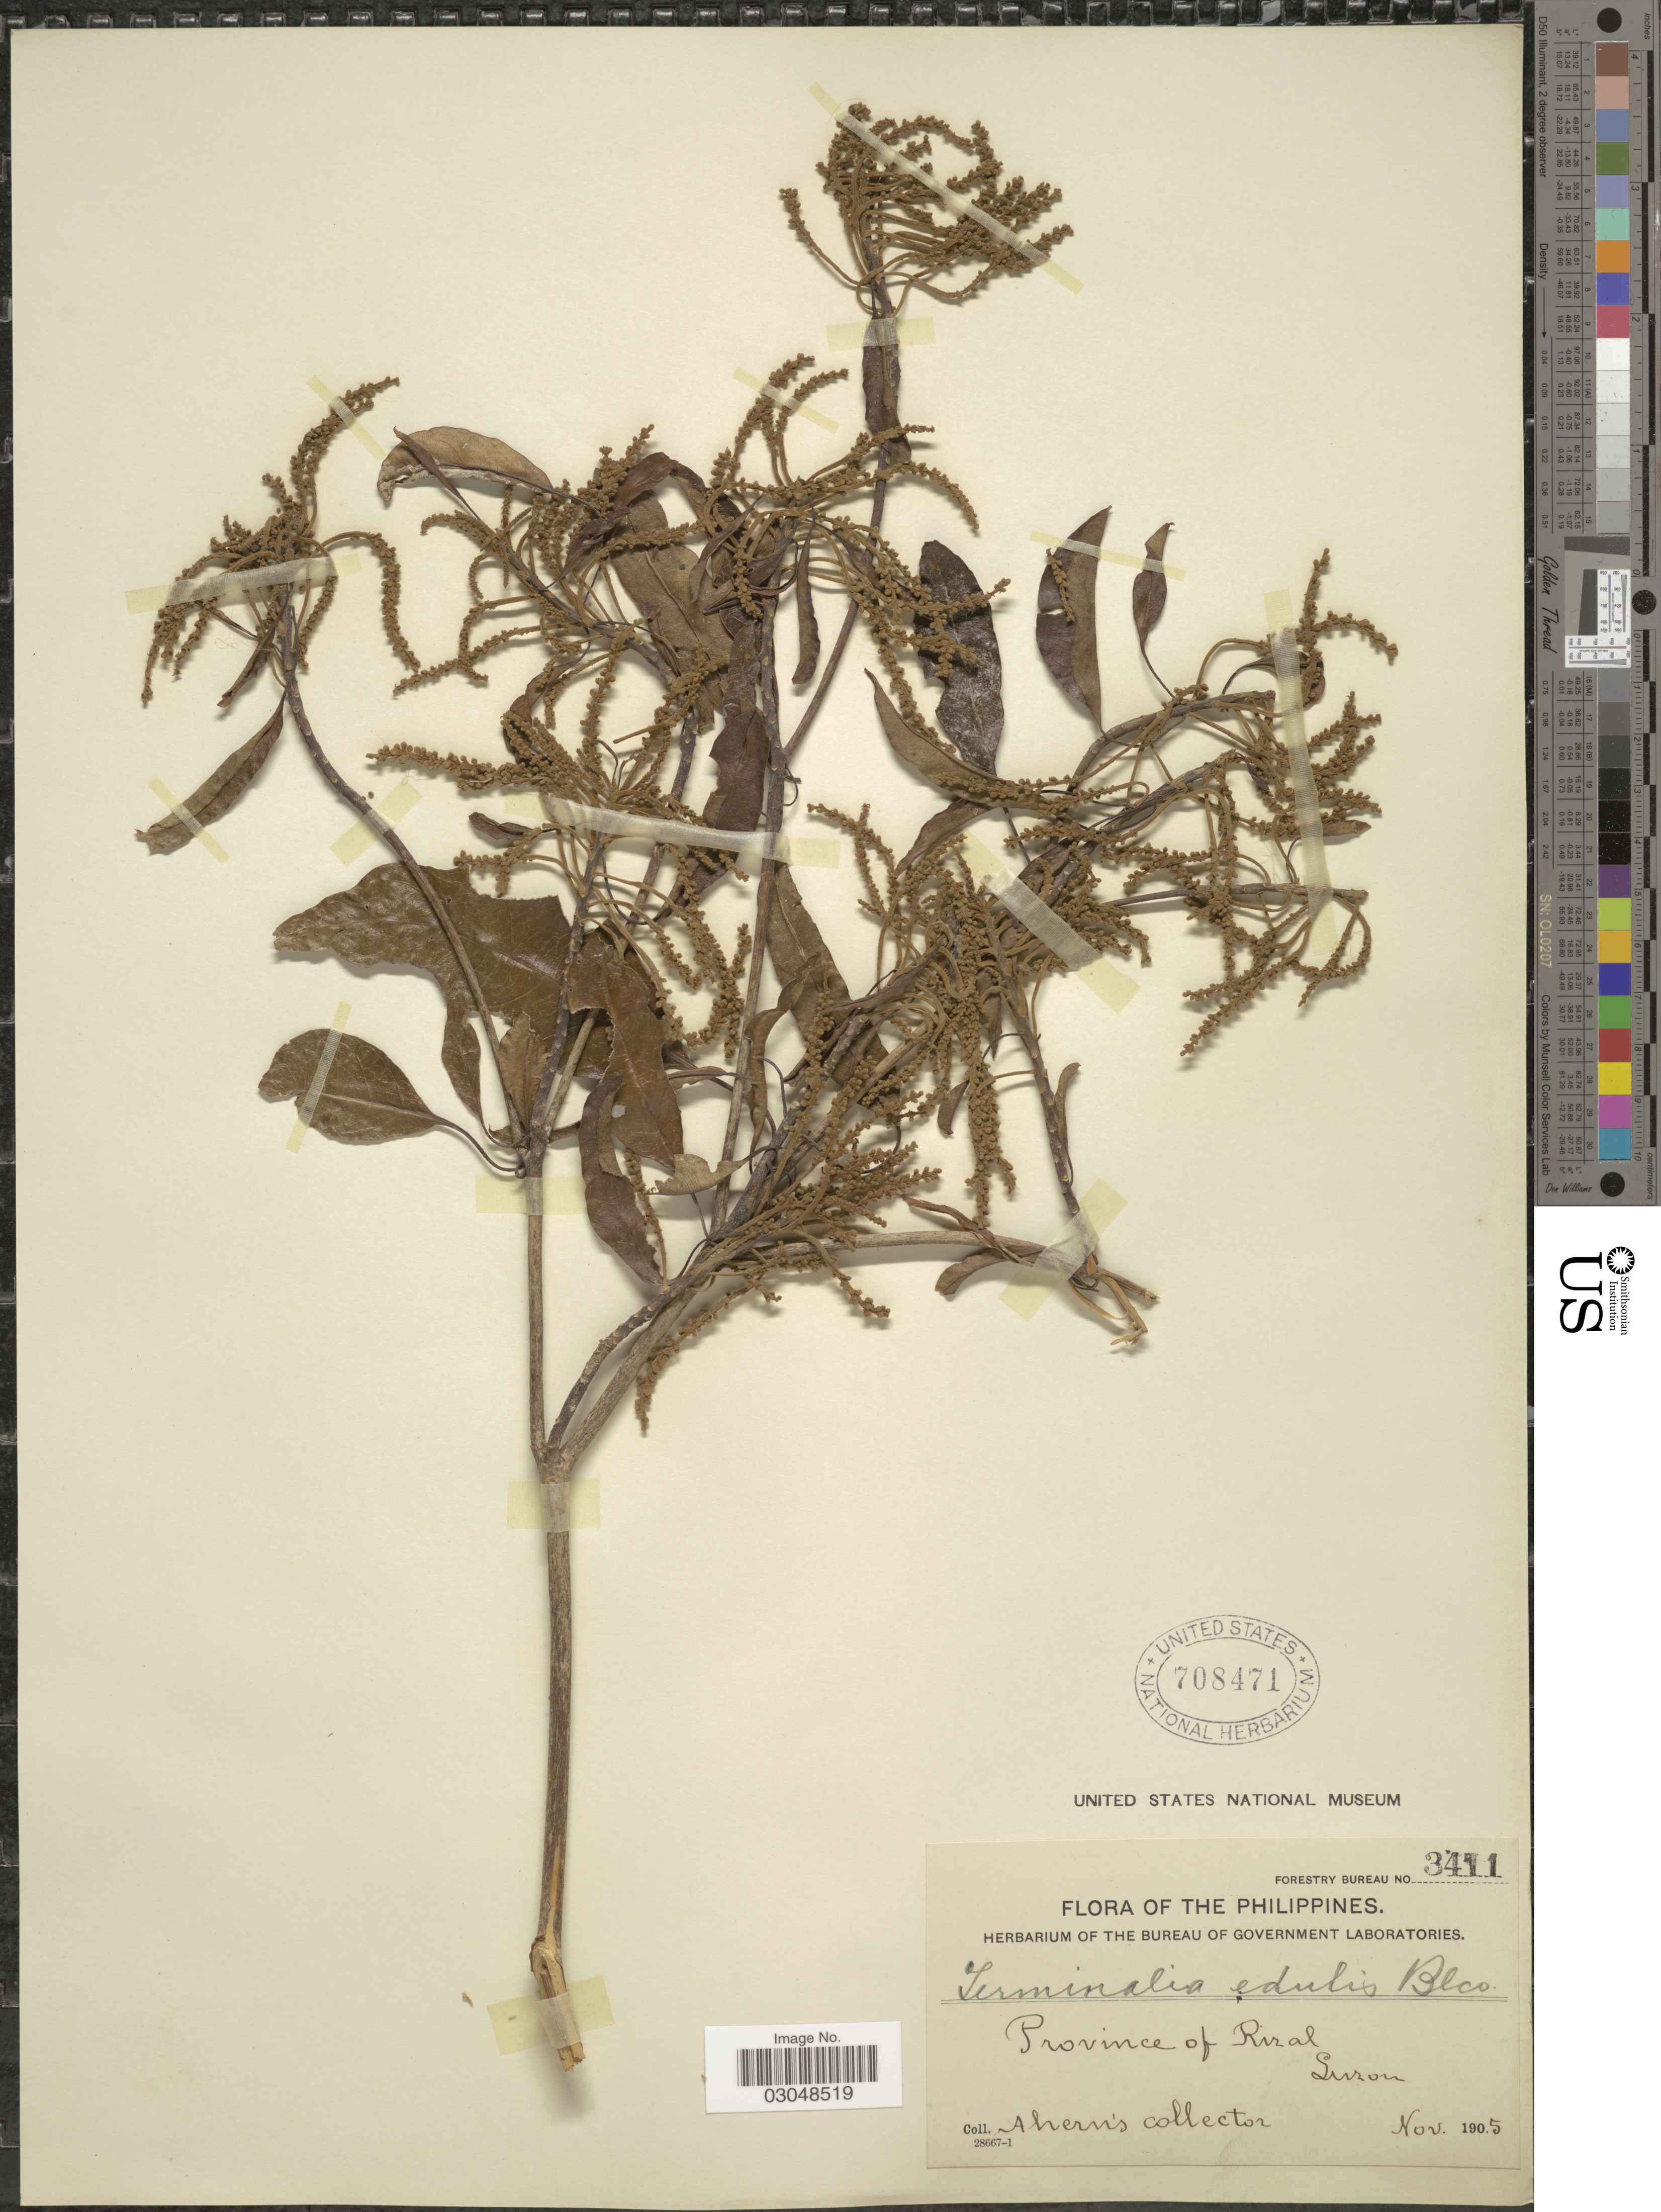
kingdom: Plantae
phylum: Tracheophyta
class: Magnoliopsida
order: Myrtales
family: Combretaceae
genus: Terminalia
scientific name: Terminalia microcarpa subsp. microcarpa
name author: Decne.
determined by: (US) Smithsonian Institution - National Museum of Natural History - Department of Botany (UNITED STATES)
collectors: Ahern's collector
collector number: Forestry Bureau 3411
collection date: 1905-11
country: Philippines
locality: Province of Rizal, Luzon.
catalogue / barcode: US 708471